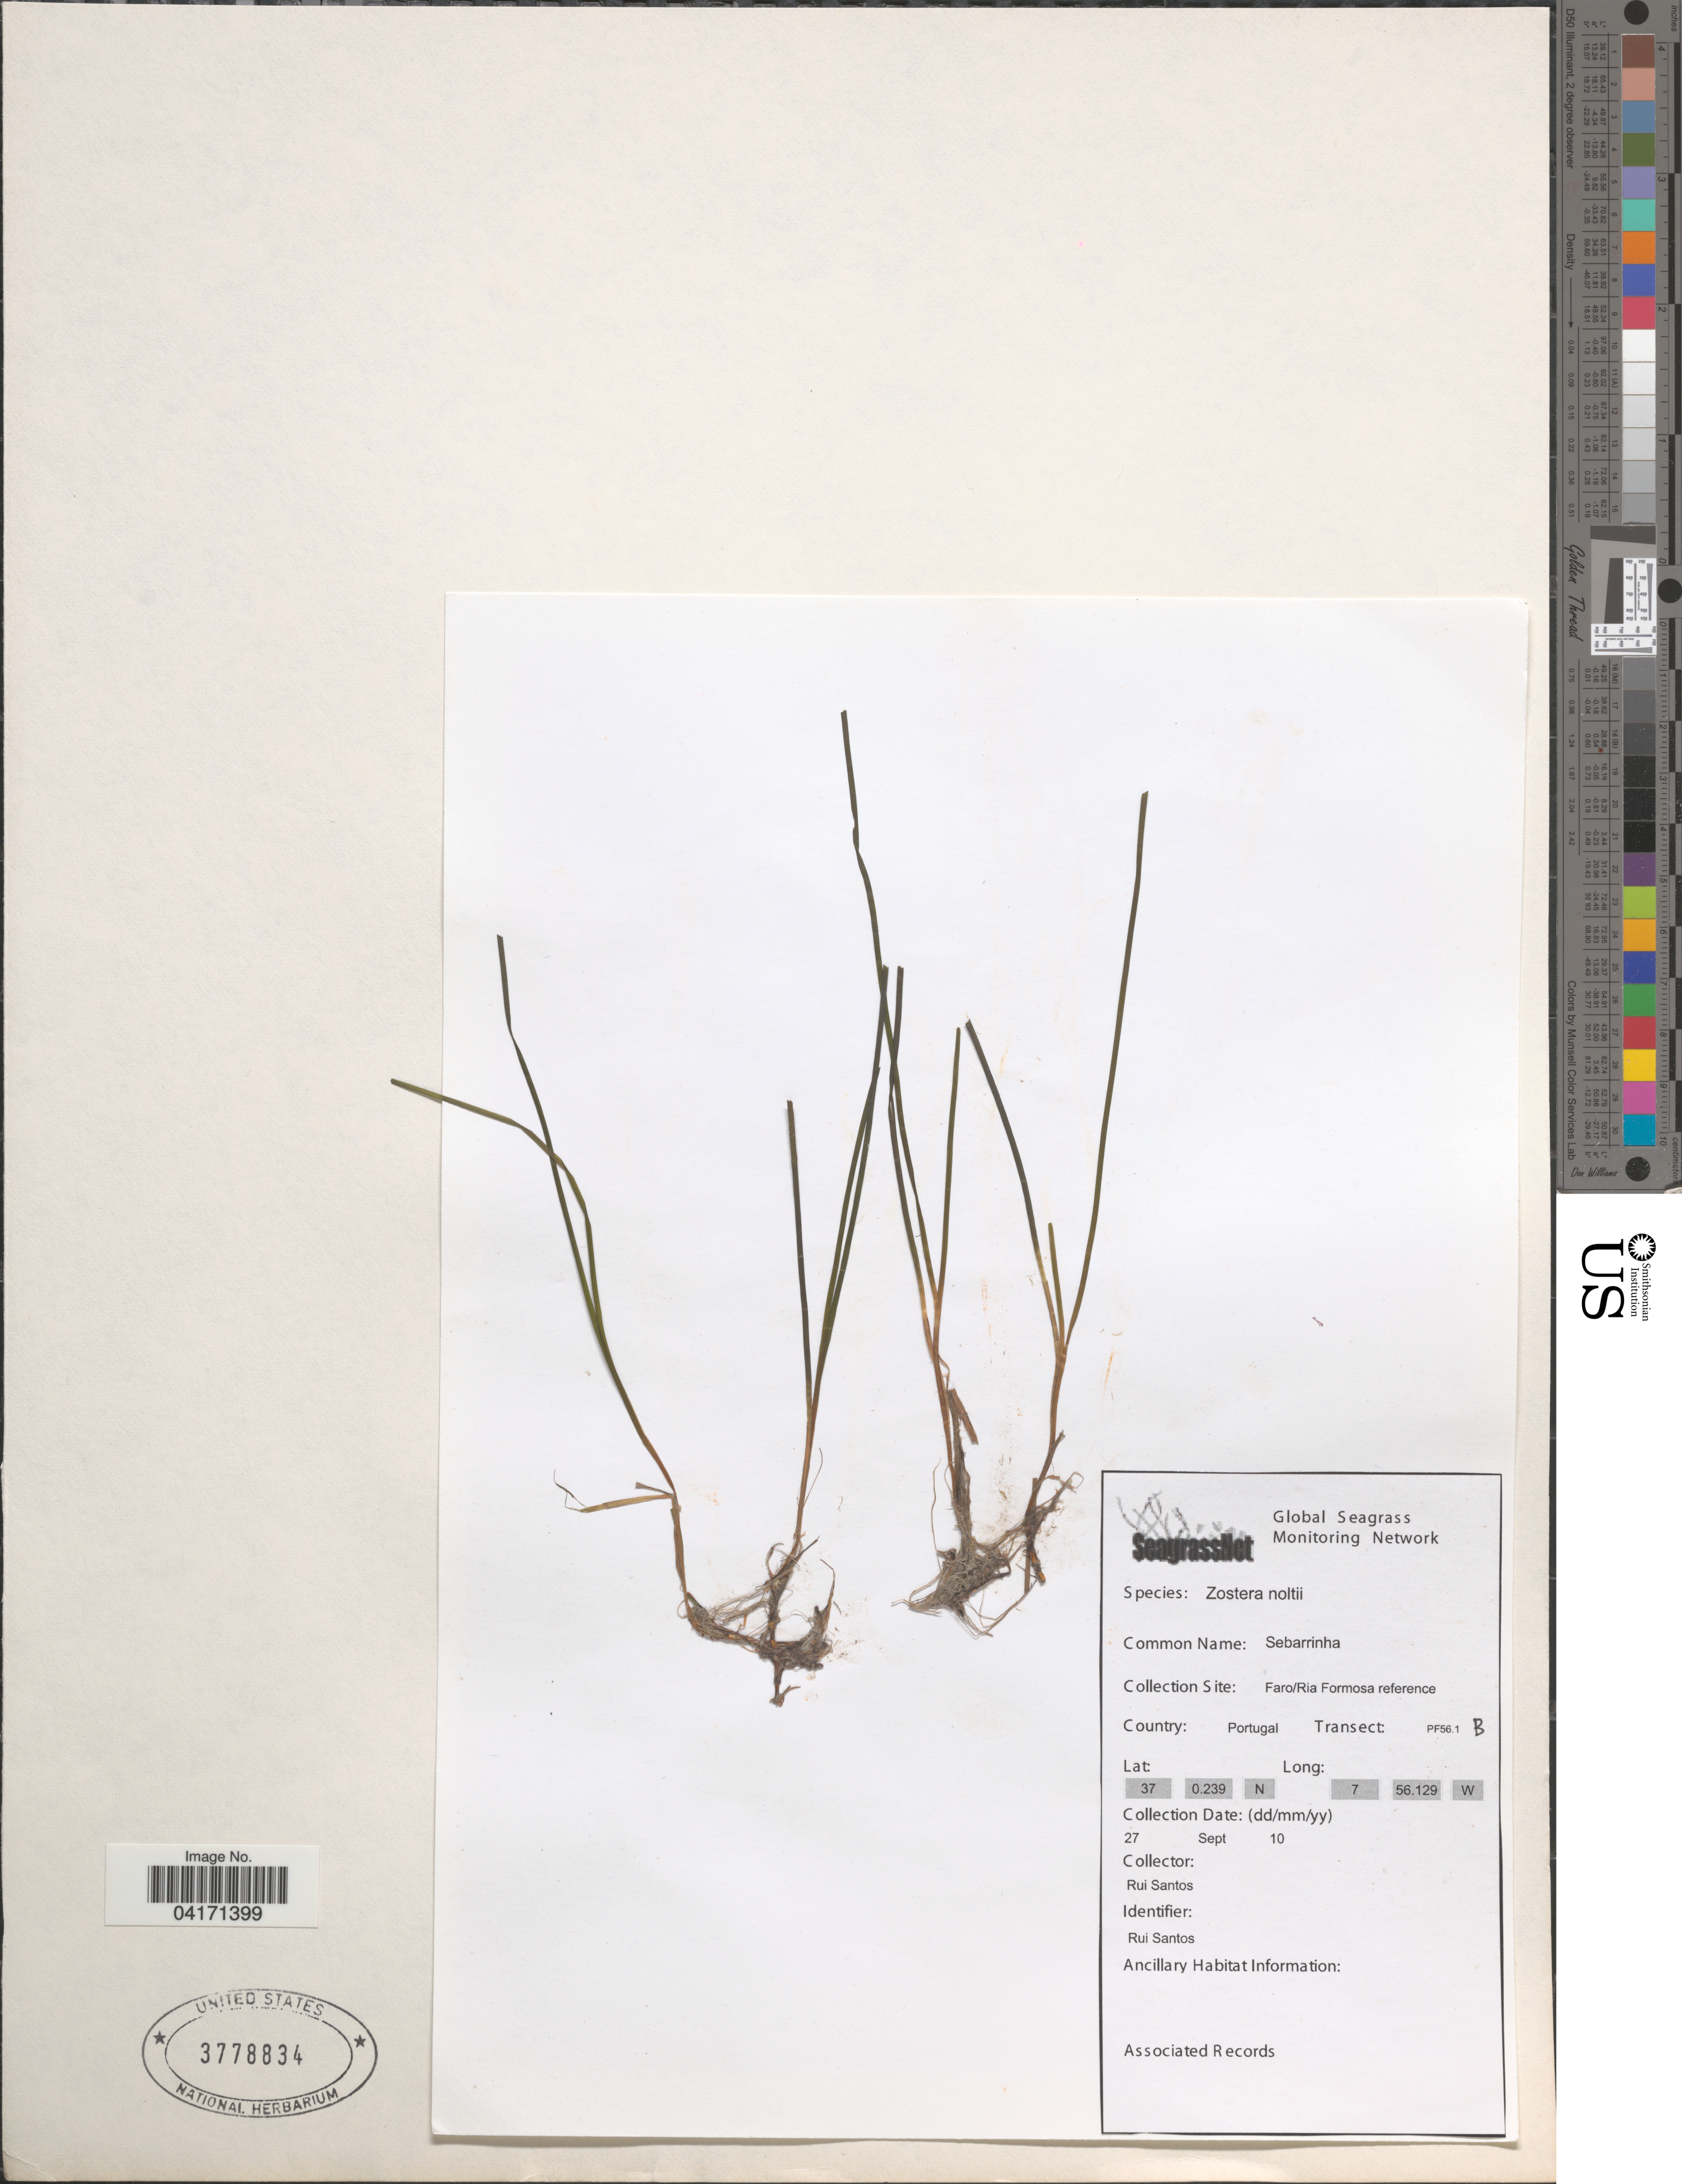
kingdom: Plantae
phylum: Tracheophyta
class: Liliopsida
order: Alismatales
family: Zosteraceae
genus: Zostera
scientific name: Zostera noltii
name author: Hornem.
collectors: R. Santos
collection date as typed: Transcribed d/m/y: 27/9/10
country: Portugal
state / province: Faro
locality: Ria Formosa reference. Transect: PF56.1 B.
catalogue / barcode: US 3778834